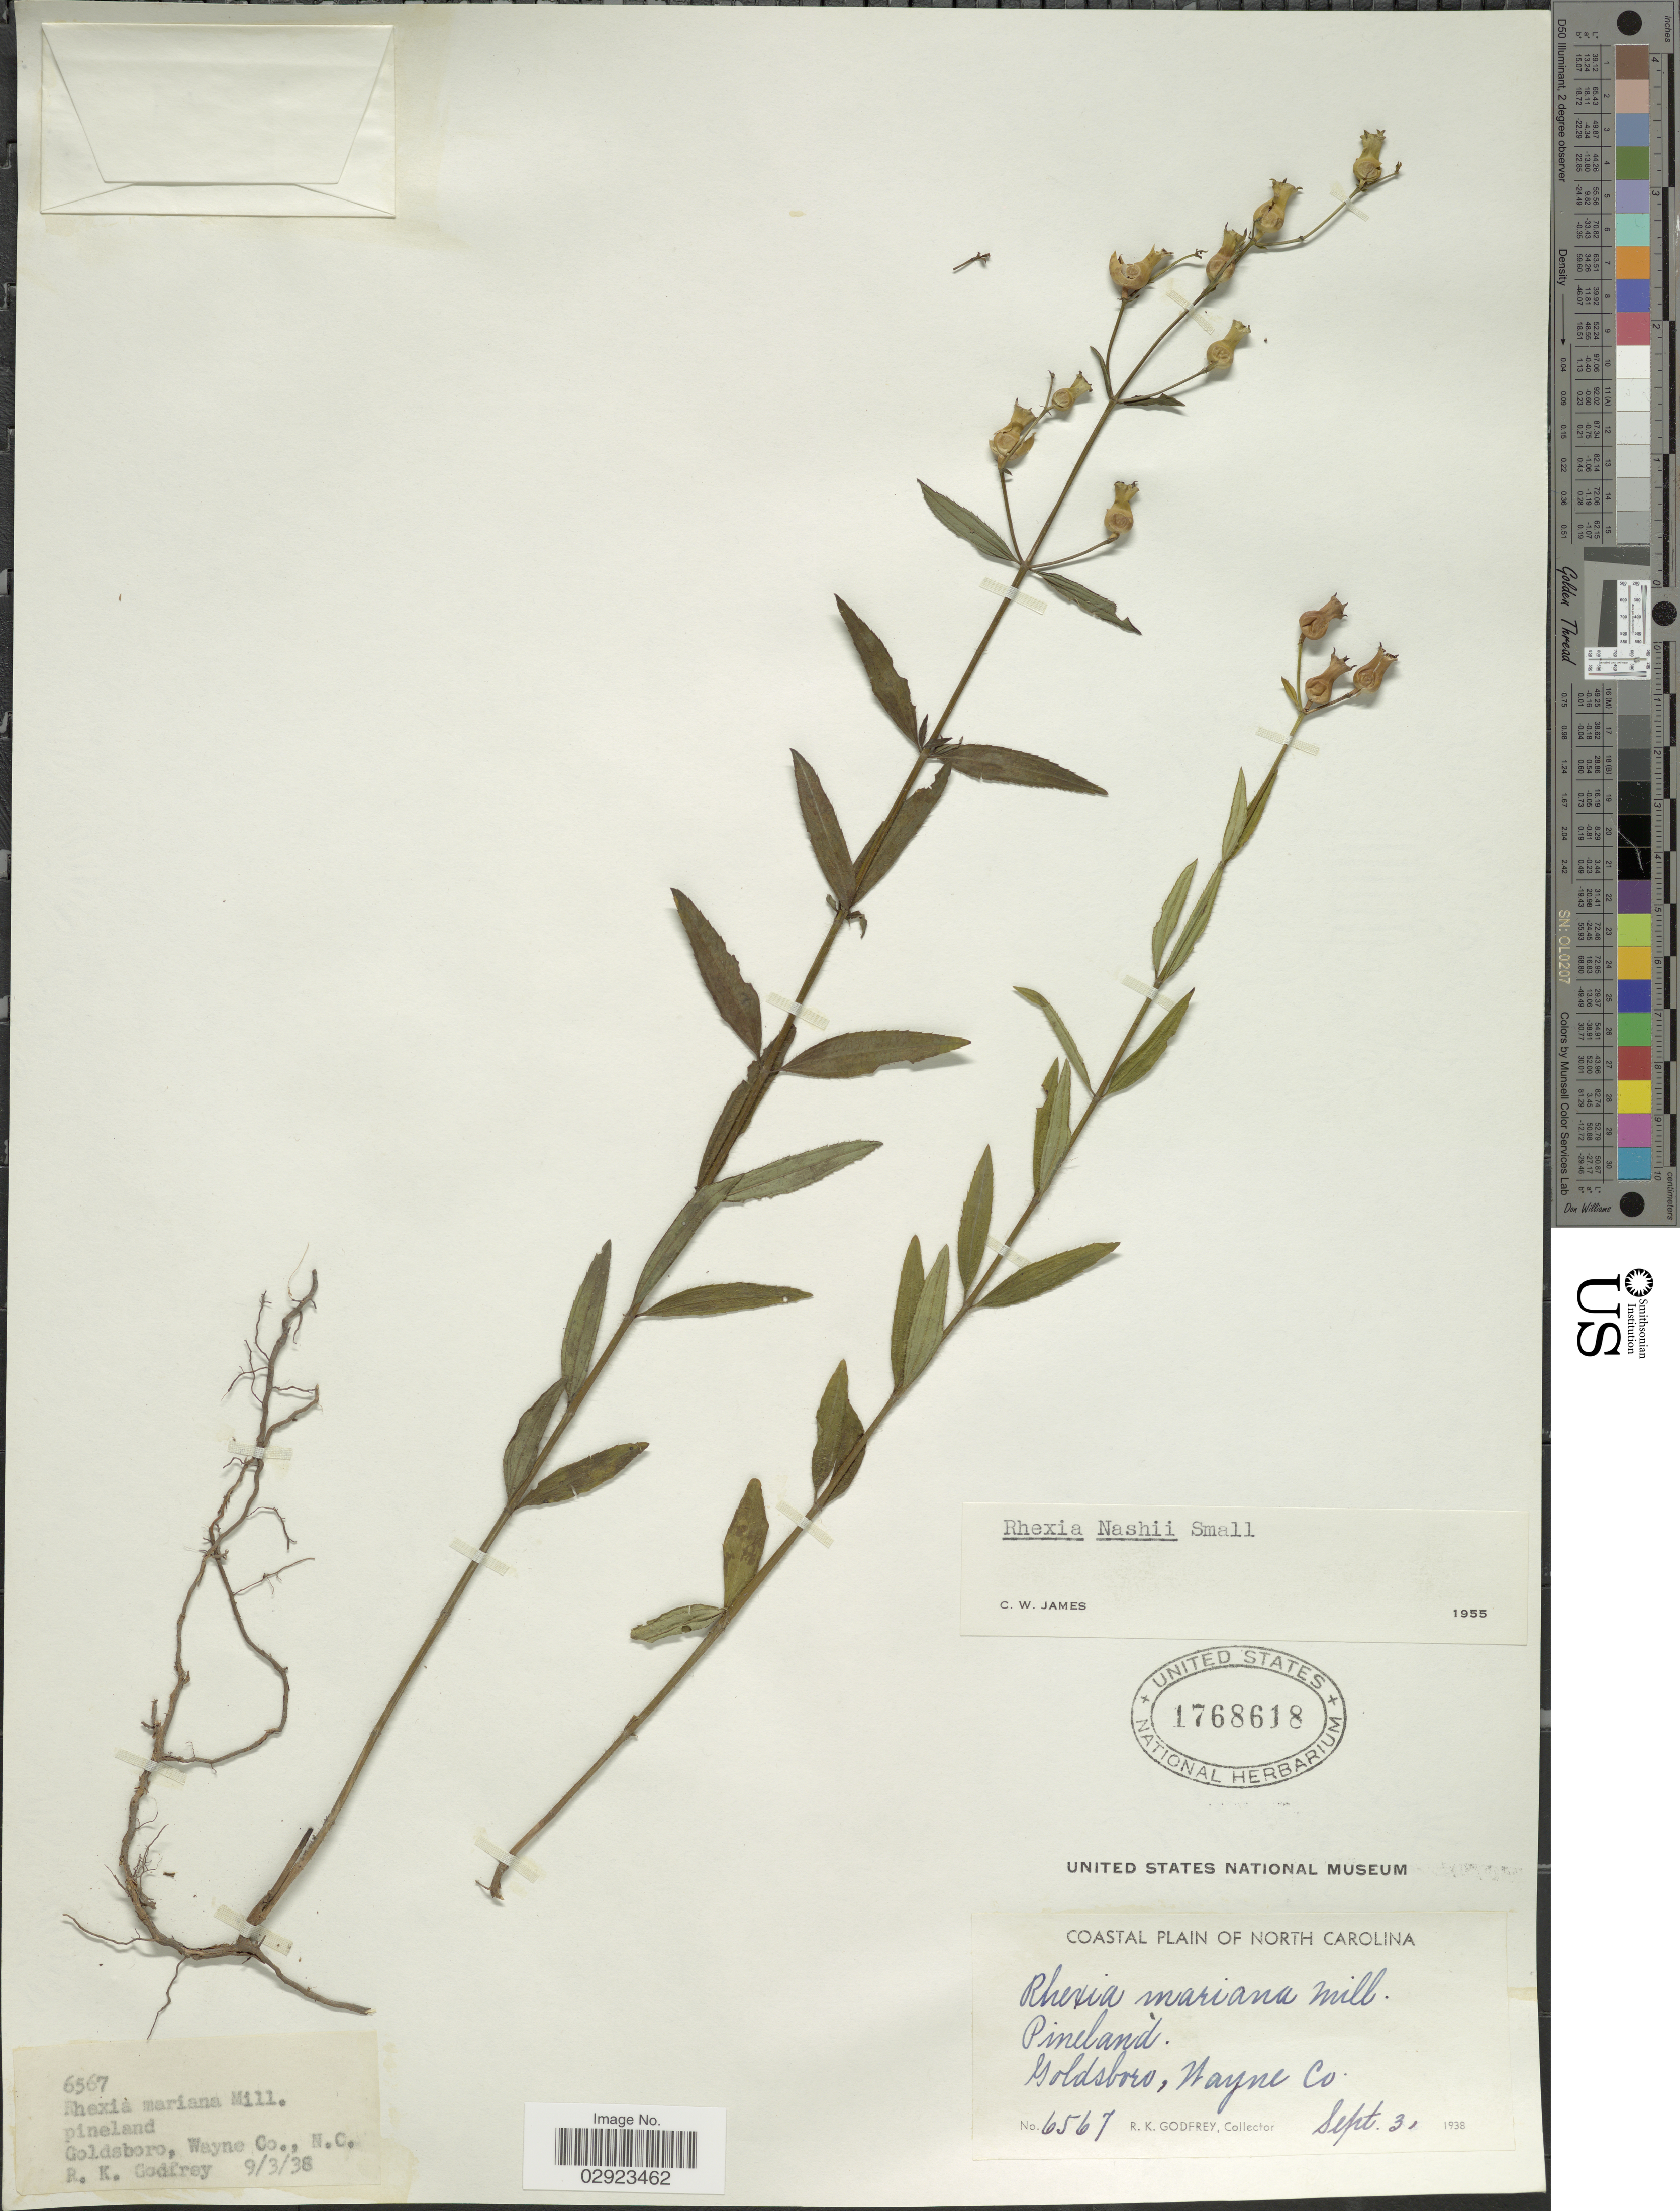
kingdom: Plantae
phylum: Tracheophyta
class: Magnoliopsida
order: Myrtales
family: Melastomataceae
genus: Rhexia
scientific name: Rhexia nashii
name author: Small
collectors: R. K. Godfrey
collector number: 6567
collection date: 1938-09-03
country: United States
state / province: North Carolina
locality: Coastal Plain of North Carolina, Goldsboro, Wayne Co.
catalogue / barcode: US 1768618